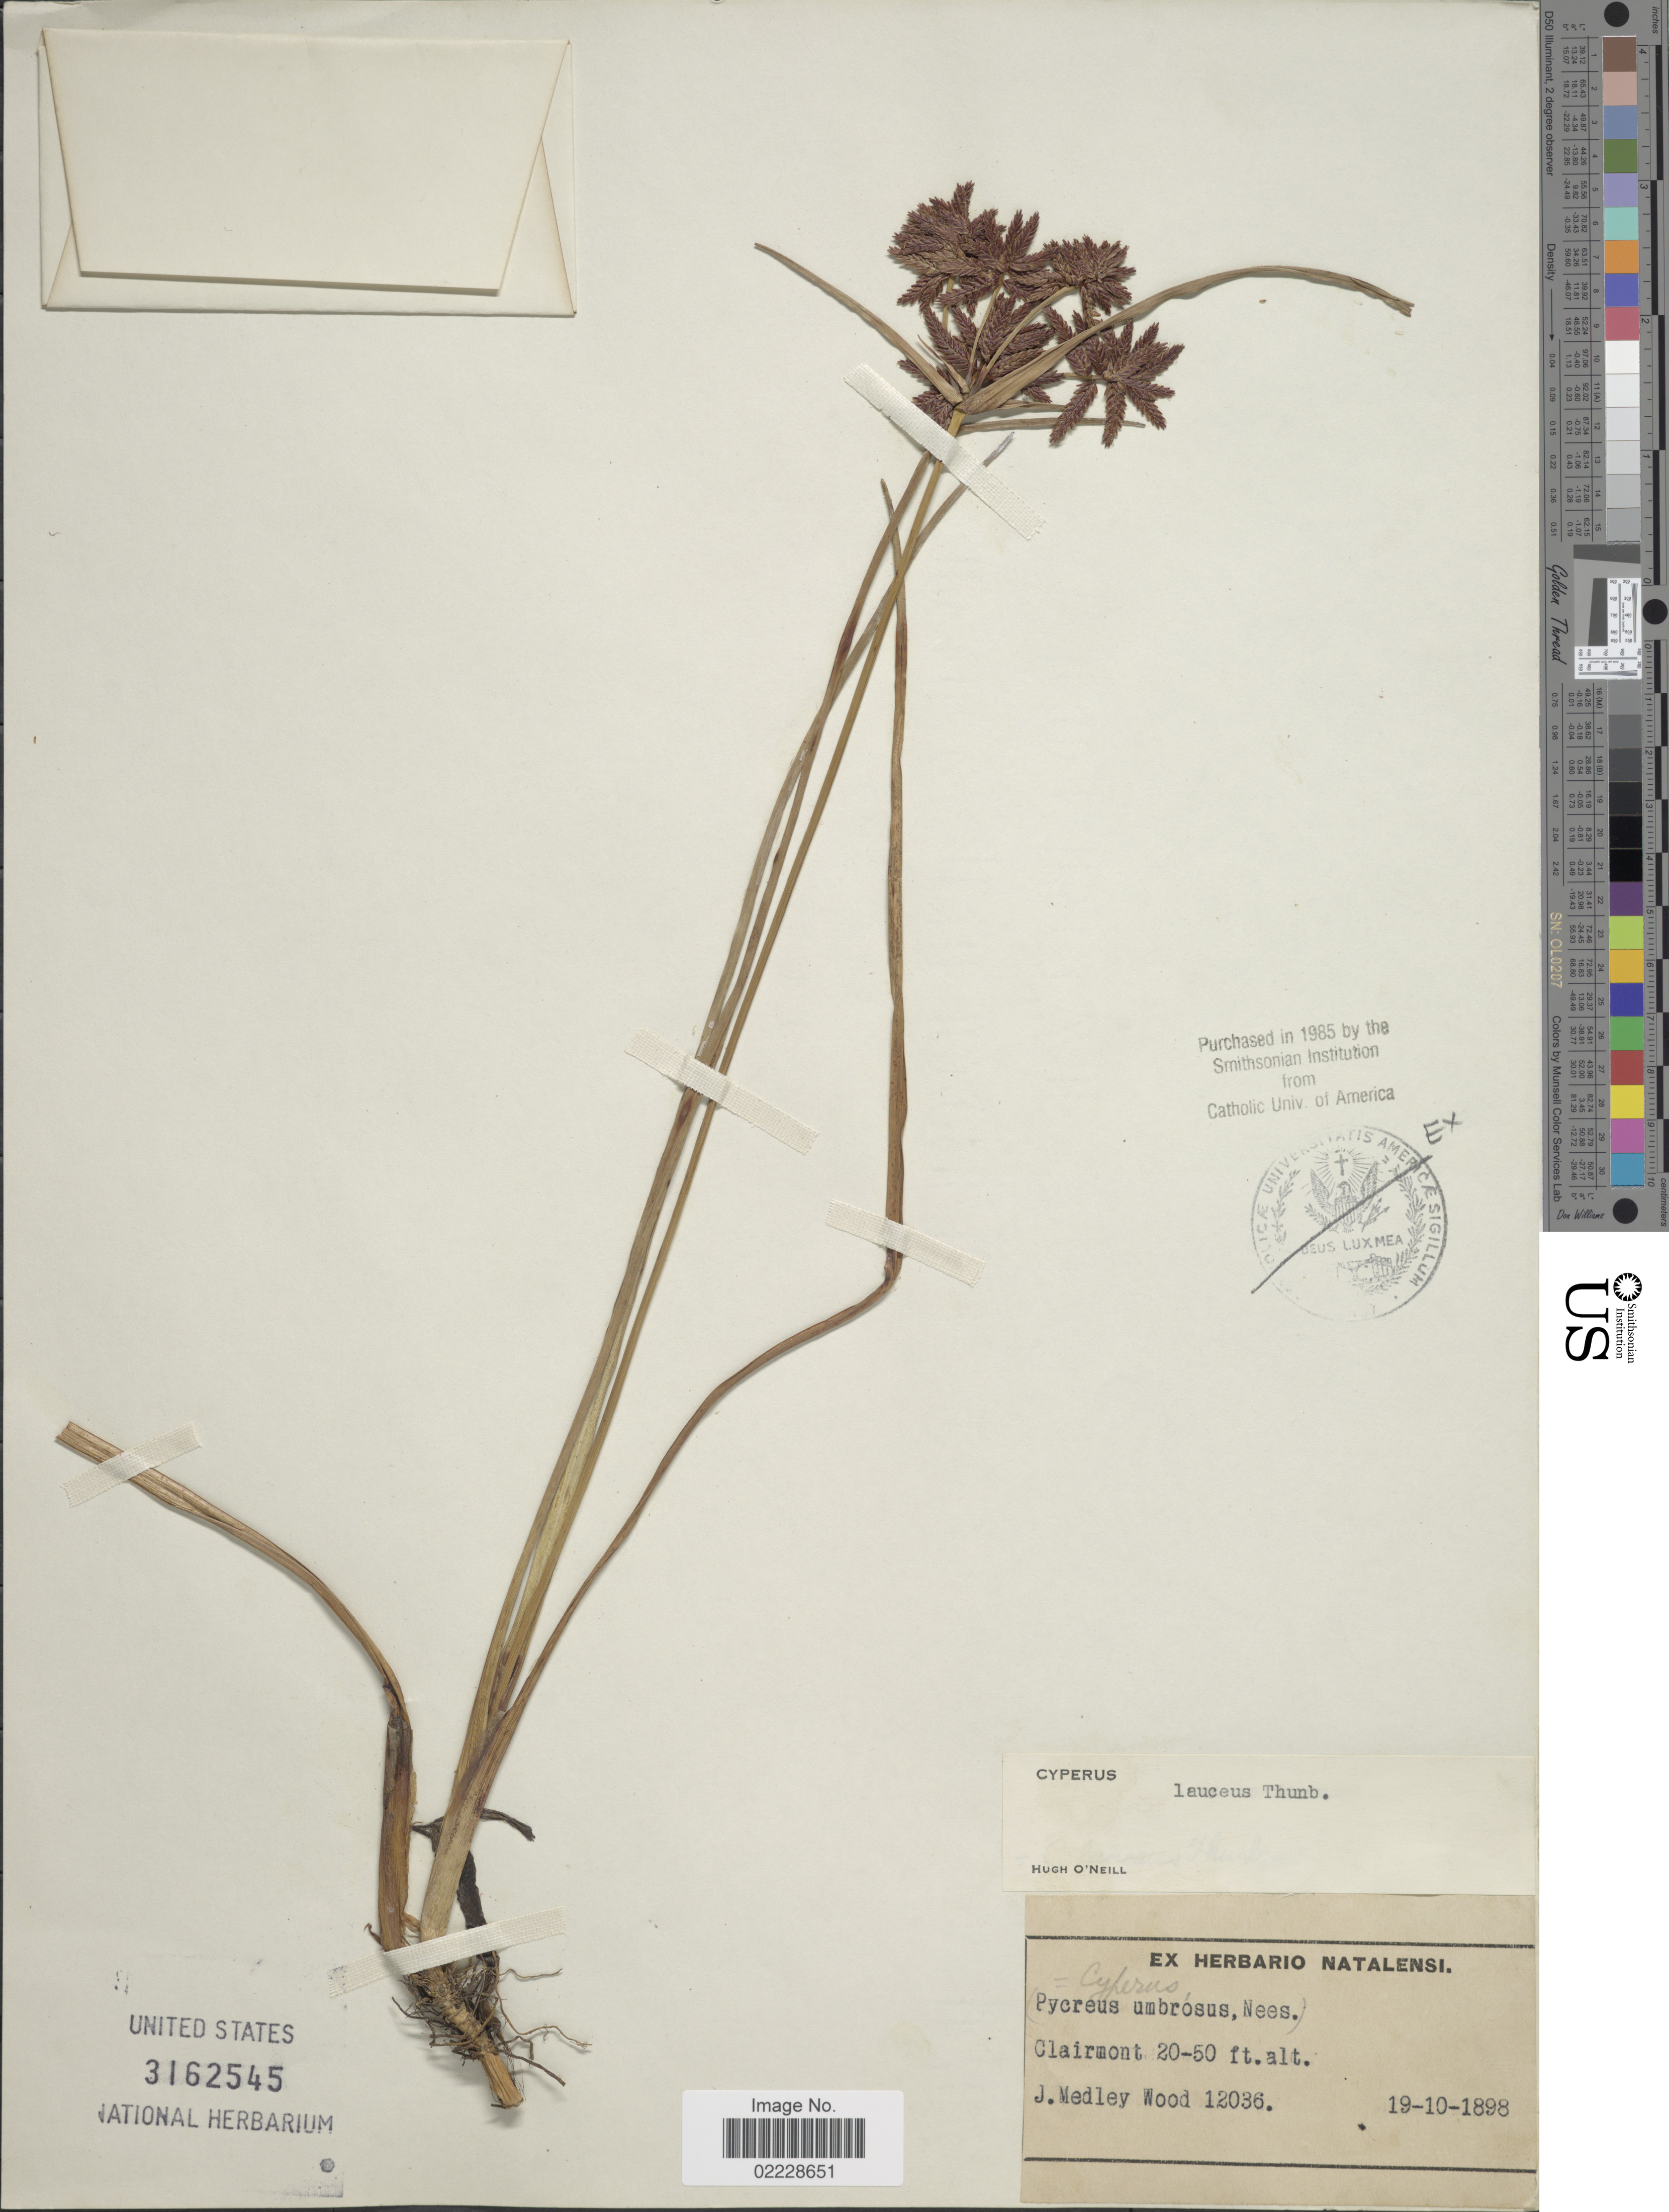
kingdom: Plantae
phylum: Tracheophyta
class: Liliopsida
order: Poales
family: Cyperaceae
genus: Cyperus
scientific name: Cyperus lanceus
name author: Thunb.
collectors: J. Medley Wood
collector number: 12036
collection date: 1898-10-19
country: South Africa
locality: Clairmont.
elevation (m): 6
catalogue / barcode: US 3162545